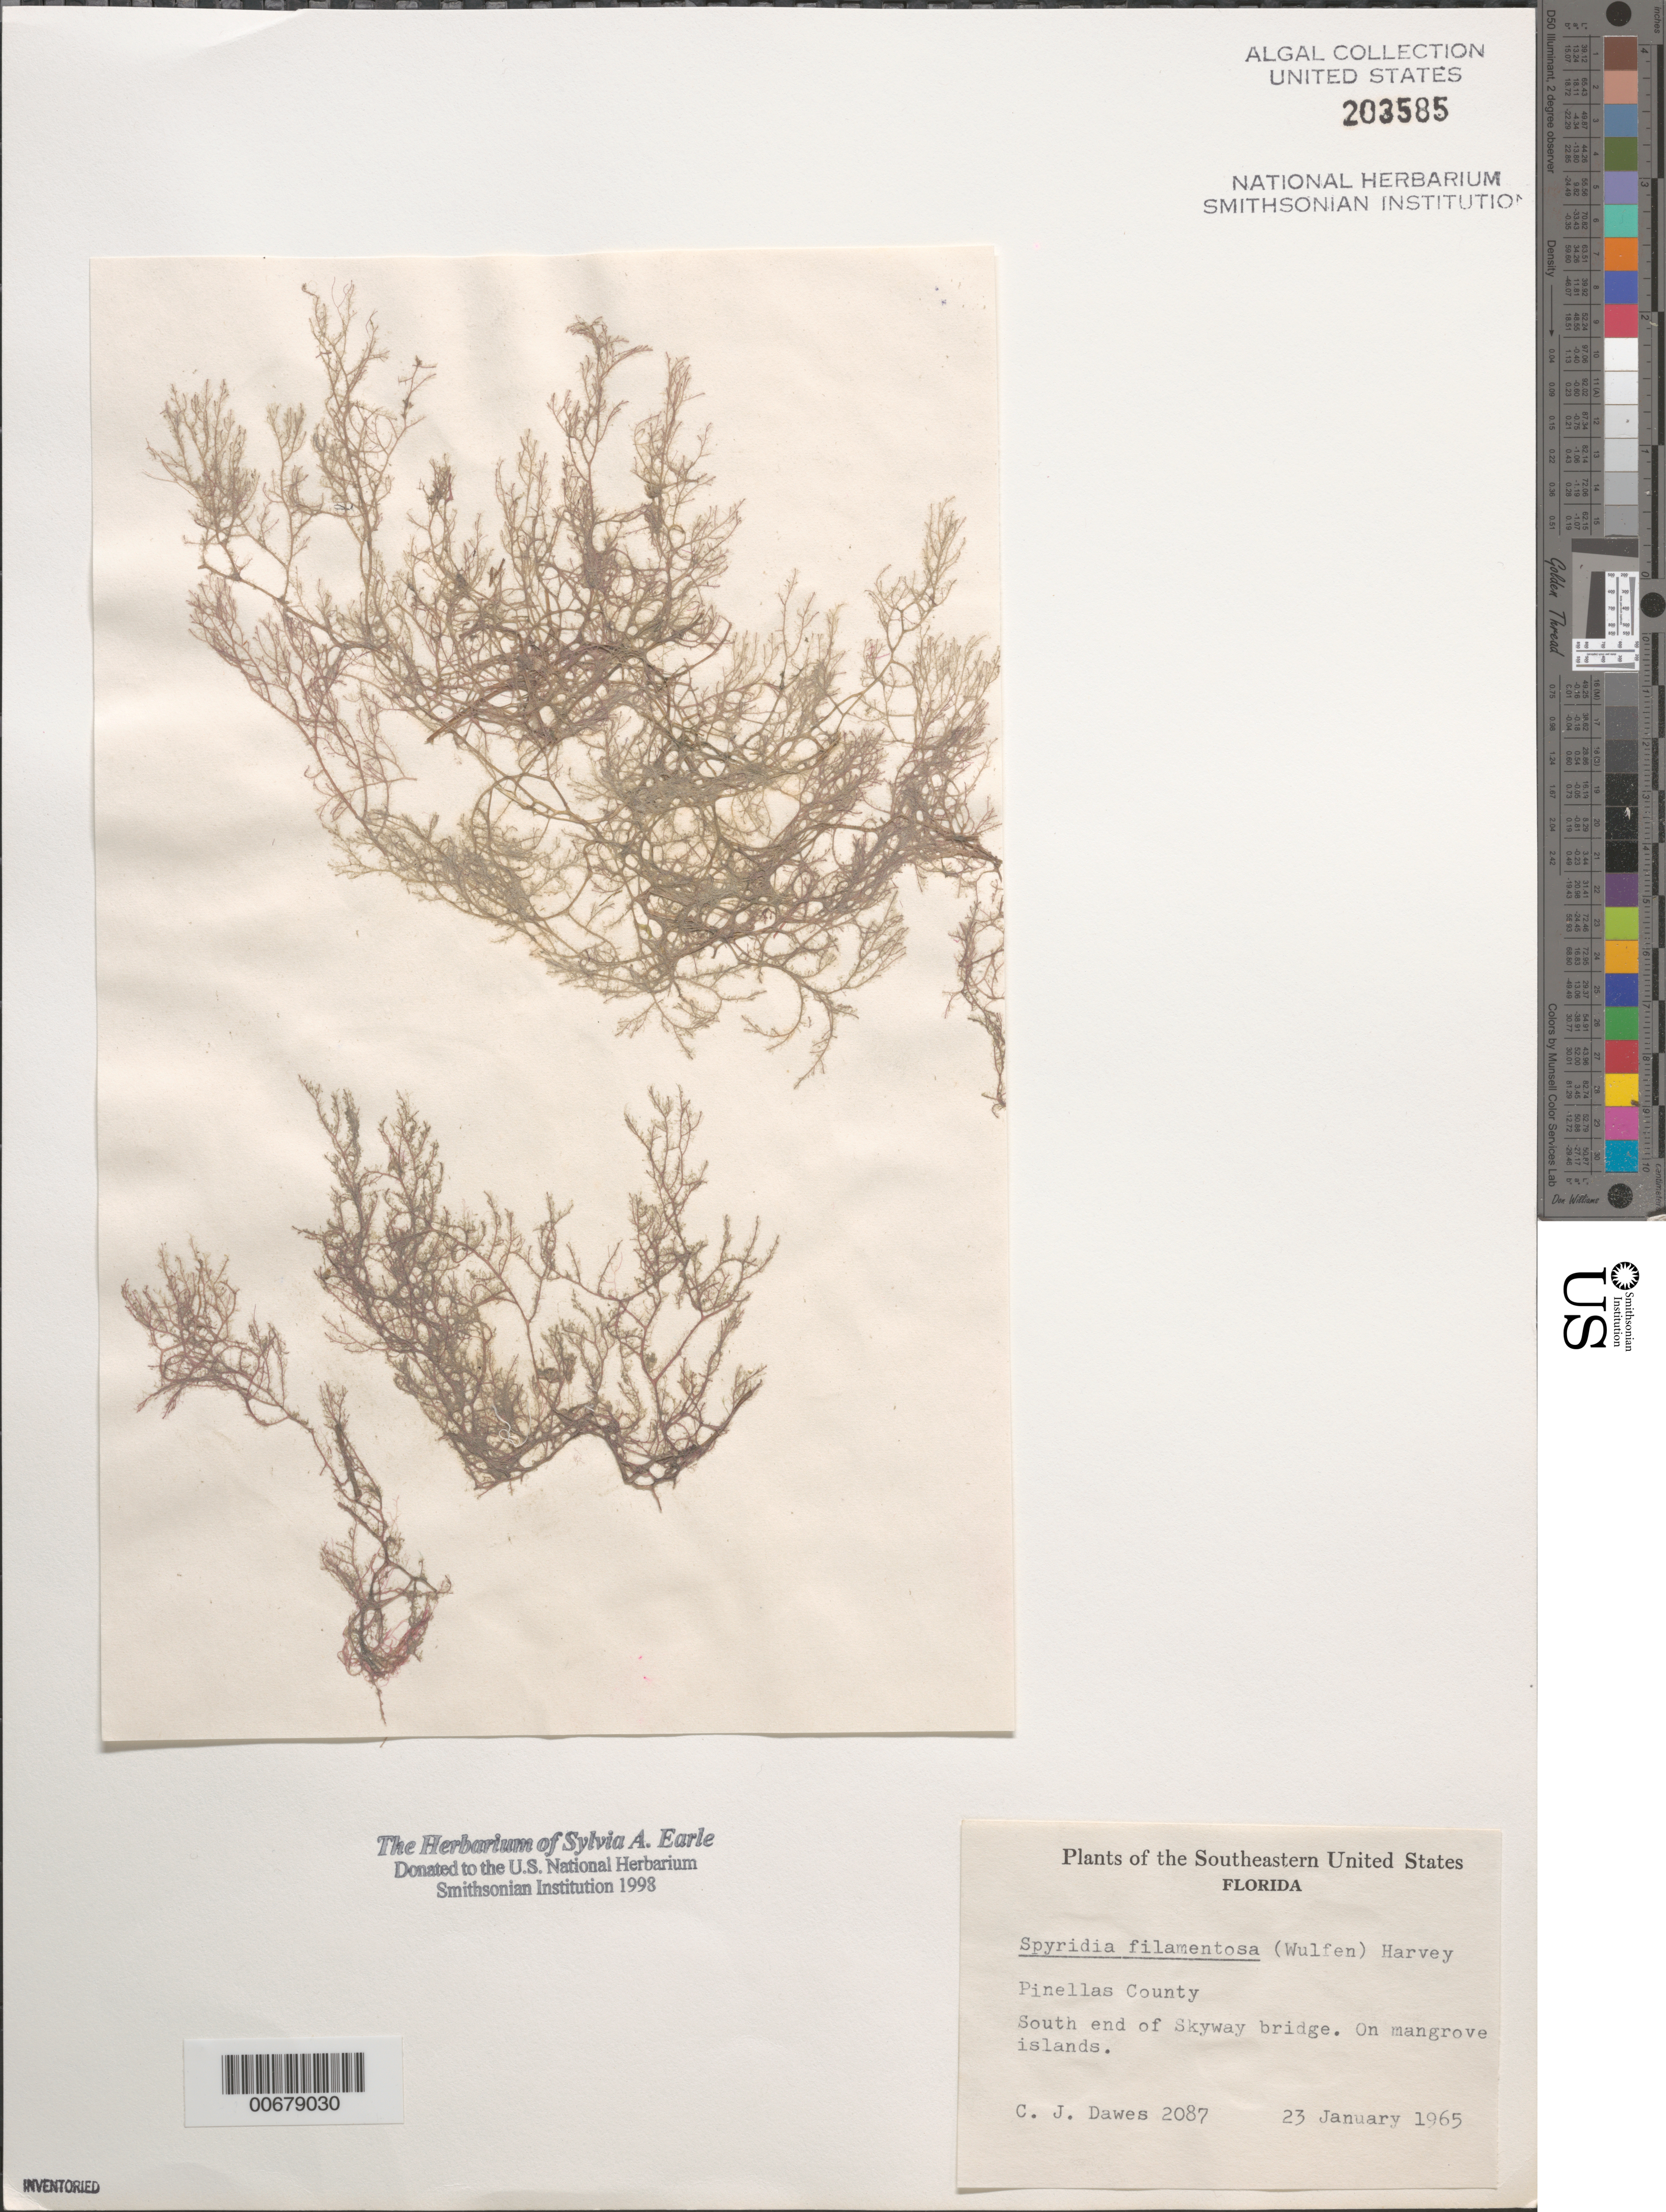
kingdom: Plantae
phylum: Rhodophyta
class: Florideophyceae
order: Ceramiales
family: Spyridiaceae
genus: Spyridia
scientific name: Spyridia filamentosa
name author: (Wulfen) Harv.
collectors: C. Dawes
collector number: CJD 2087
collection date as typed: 23 Jan 1965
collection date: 1965-01-23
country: United States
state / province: Florida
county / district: Pinellas County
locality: Skyway Bridge, south end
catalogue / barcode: US 203585